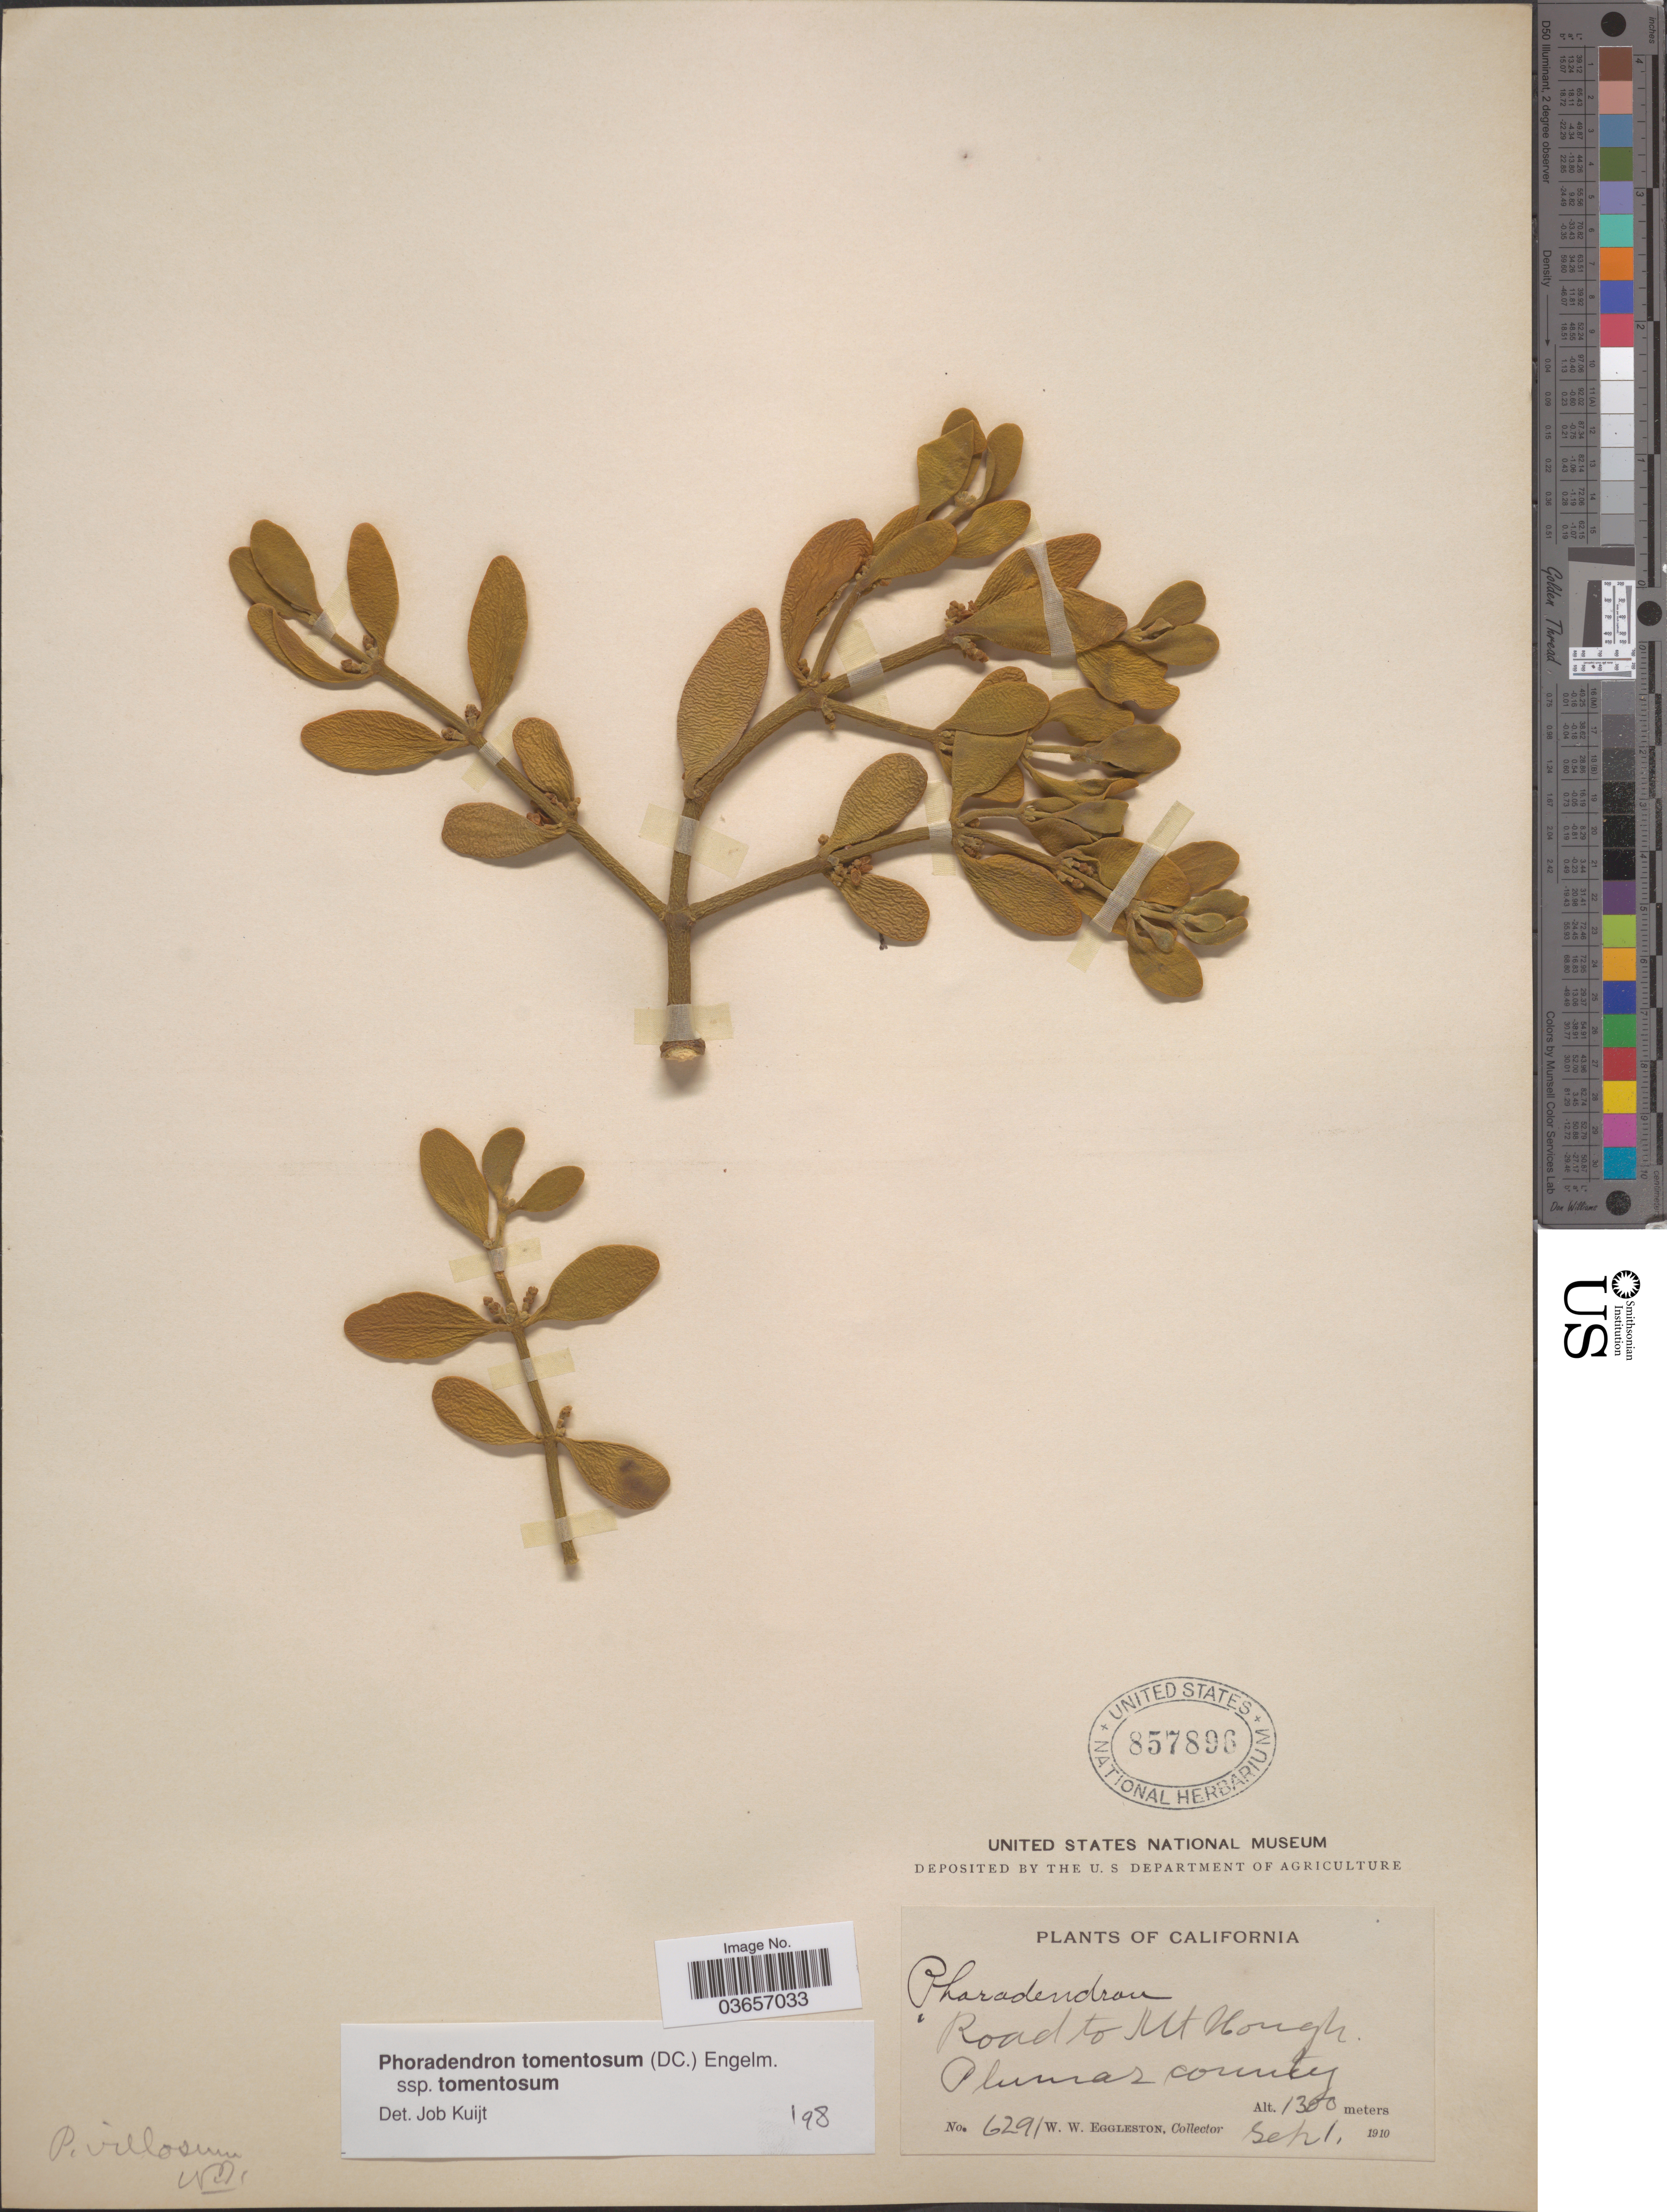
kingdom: Plantae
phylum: Tracheophyta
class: Magnoliopsida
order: Santalales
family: Viscaceae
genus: Phoradendron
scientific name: Phoradendron tomentosum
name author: DC.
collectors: W. W. Eggleston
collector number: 6291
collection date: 1910-09-01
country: United States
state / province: California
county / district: Plumas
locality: Road to Mt Hough Plumas County.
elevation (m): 1300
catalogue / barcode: US 857896